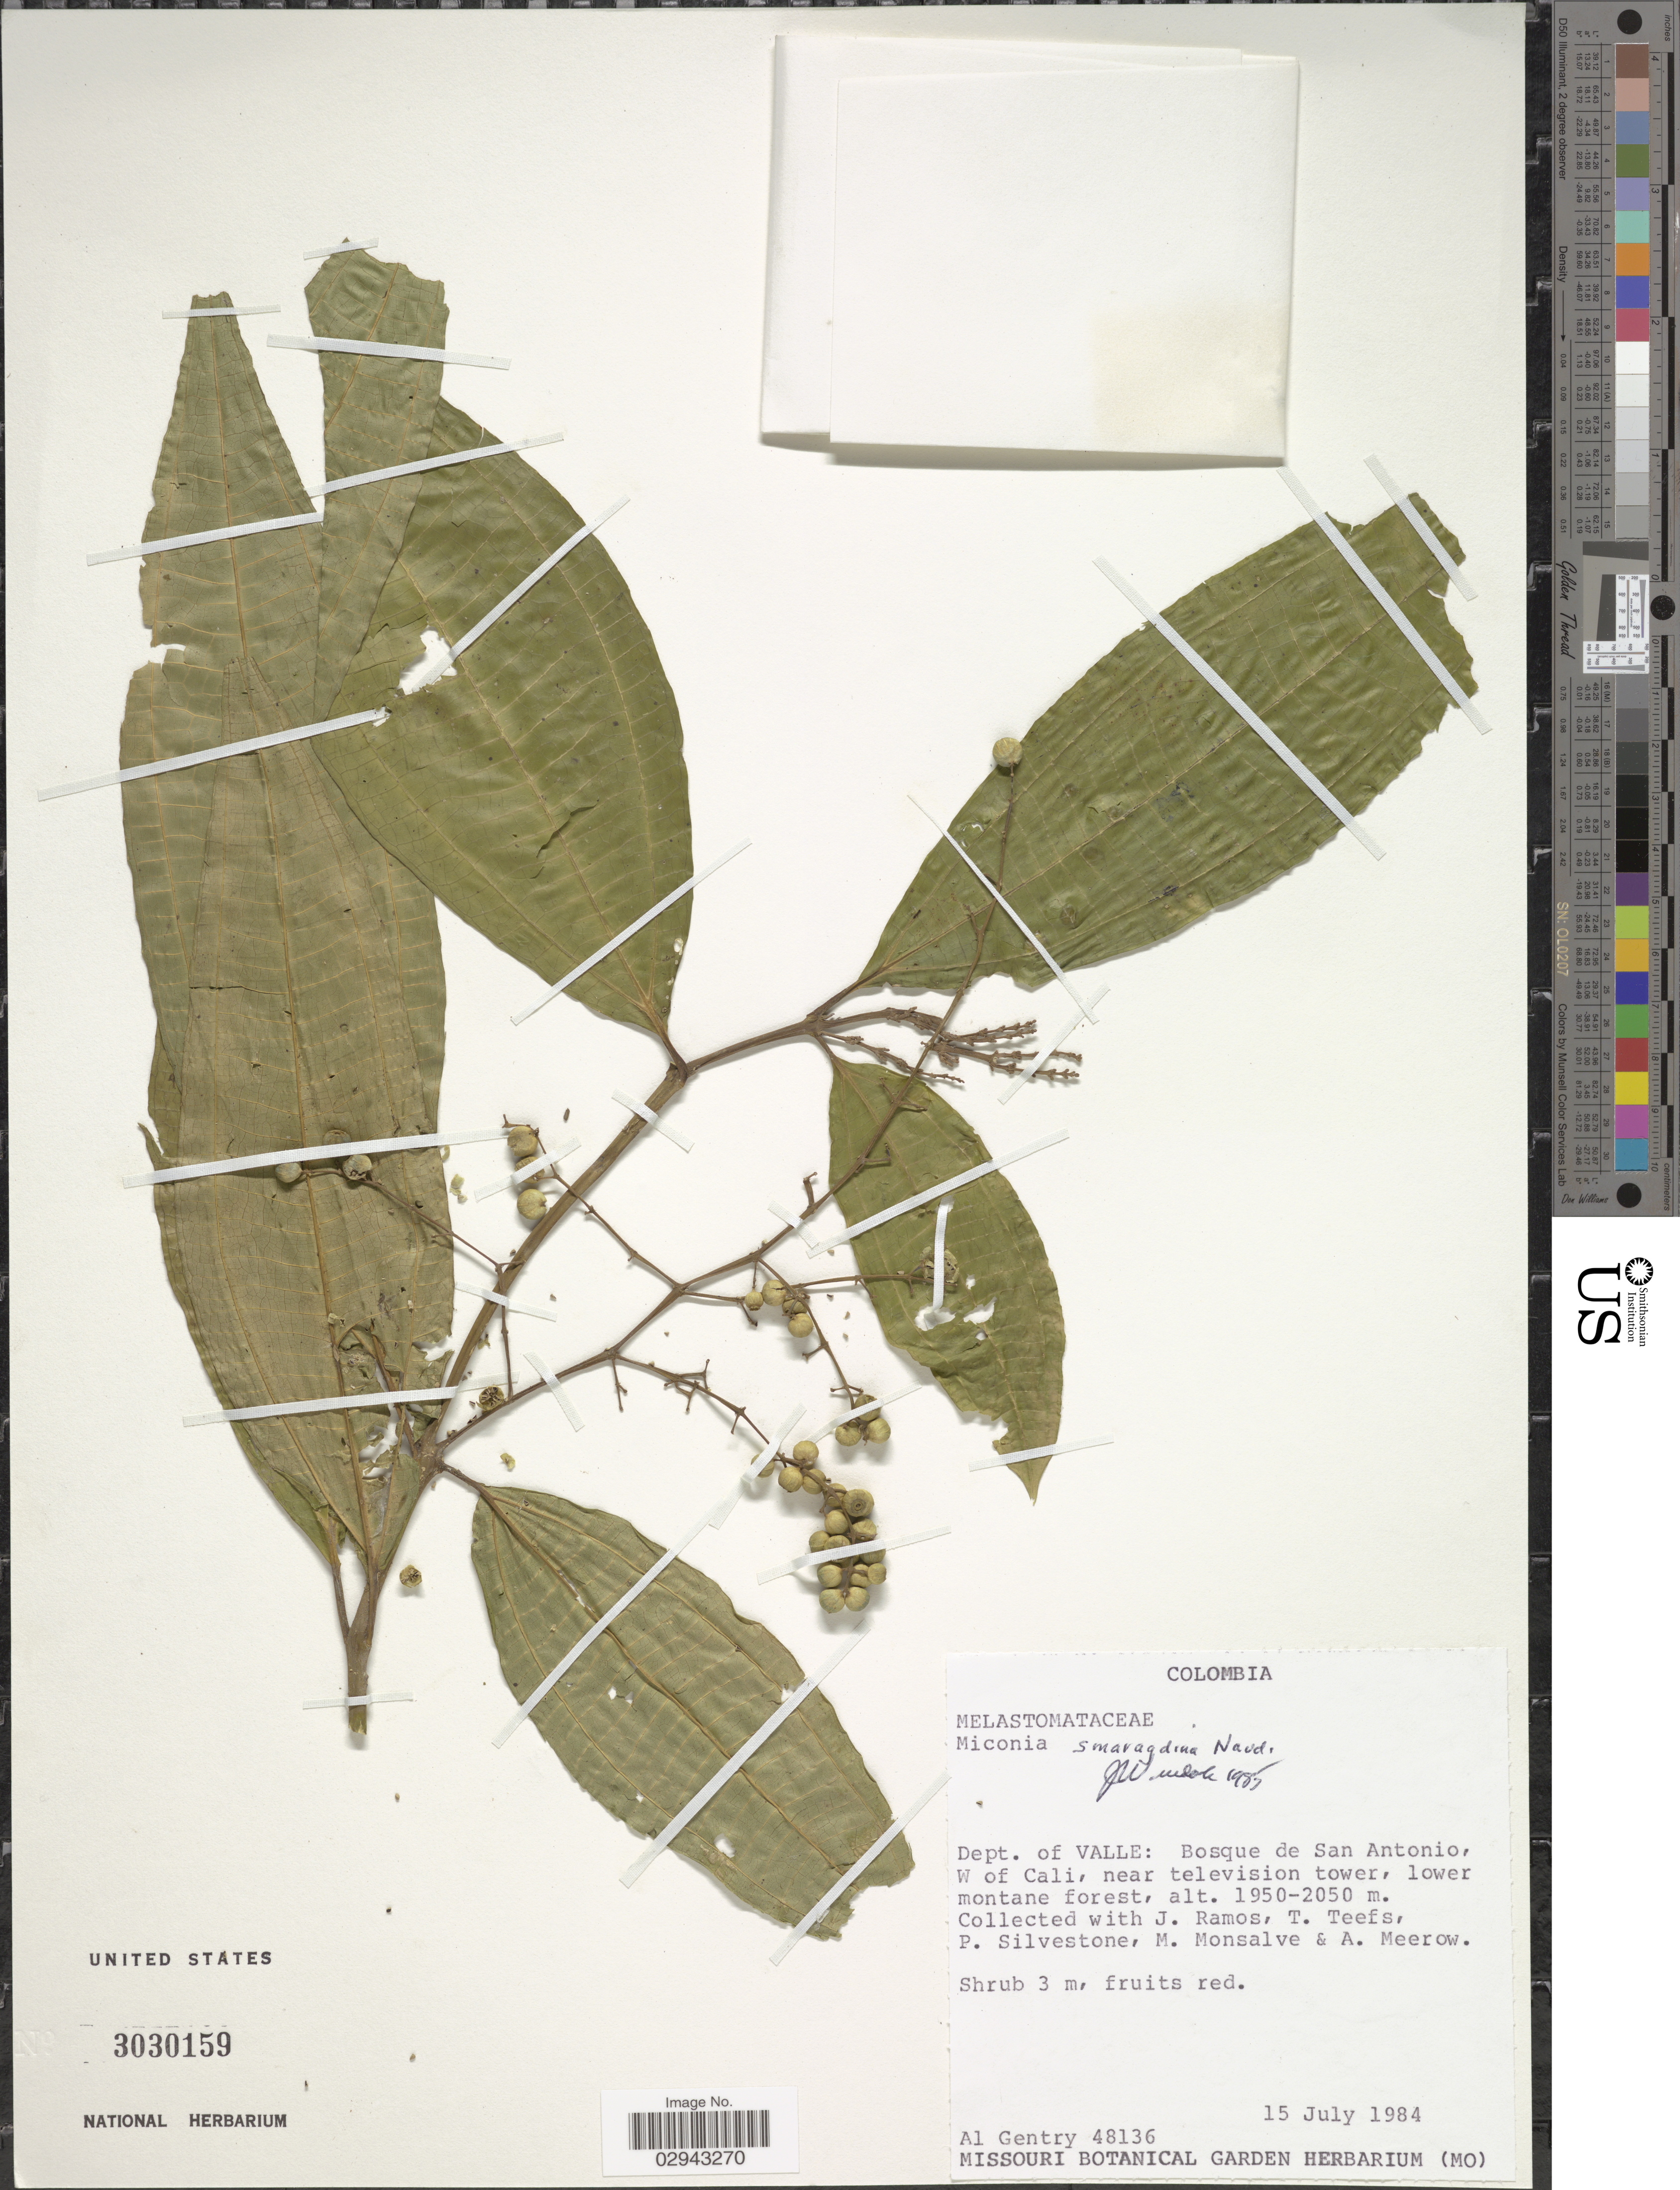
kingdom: Plantae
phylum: Tracheophyta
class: Magnoliopsida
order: Myrtales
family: Melastomataceae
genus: Miconia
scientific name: Miconia smaragdina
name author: Naudin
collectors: A. H. Gentry, J. Ramos, T. Teefs, P. Silverstone & et al.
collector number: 48136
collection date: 1984-07-15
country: Colombia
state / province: Valle del Cauca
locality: Dept. of Valle: Bosque de San Antonio, W of Cali, near television tower, lower montane forest.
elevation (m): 1950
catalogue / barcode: US 3030159